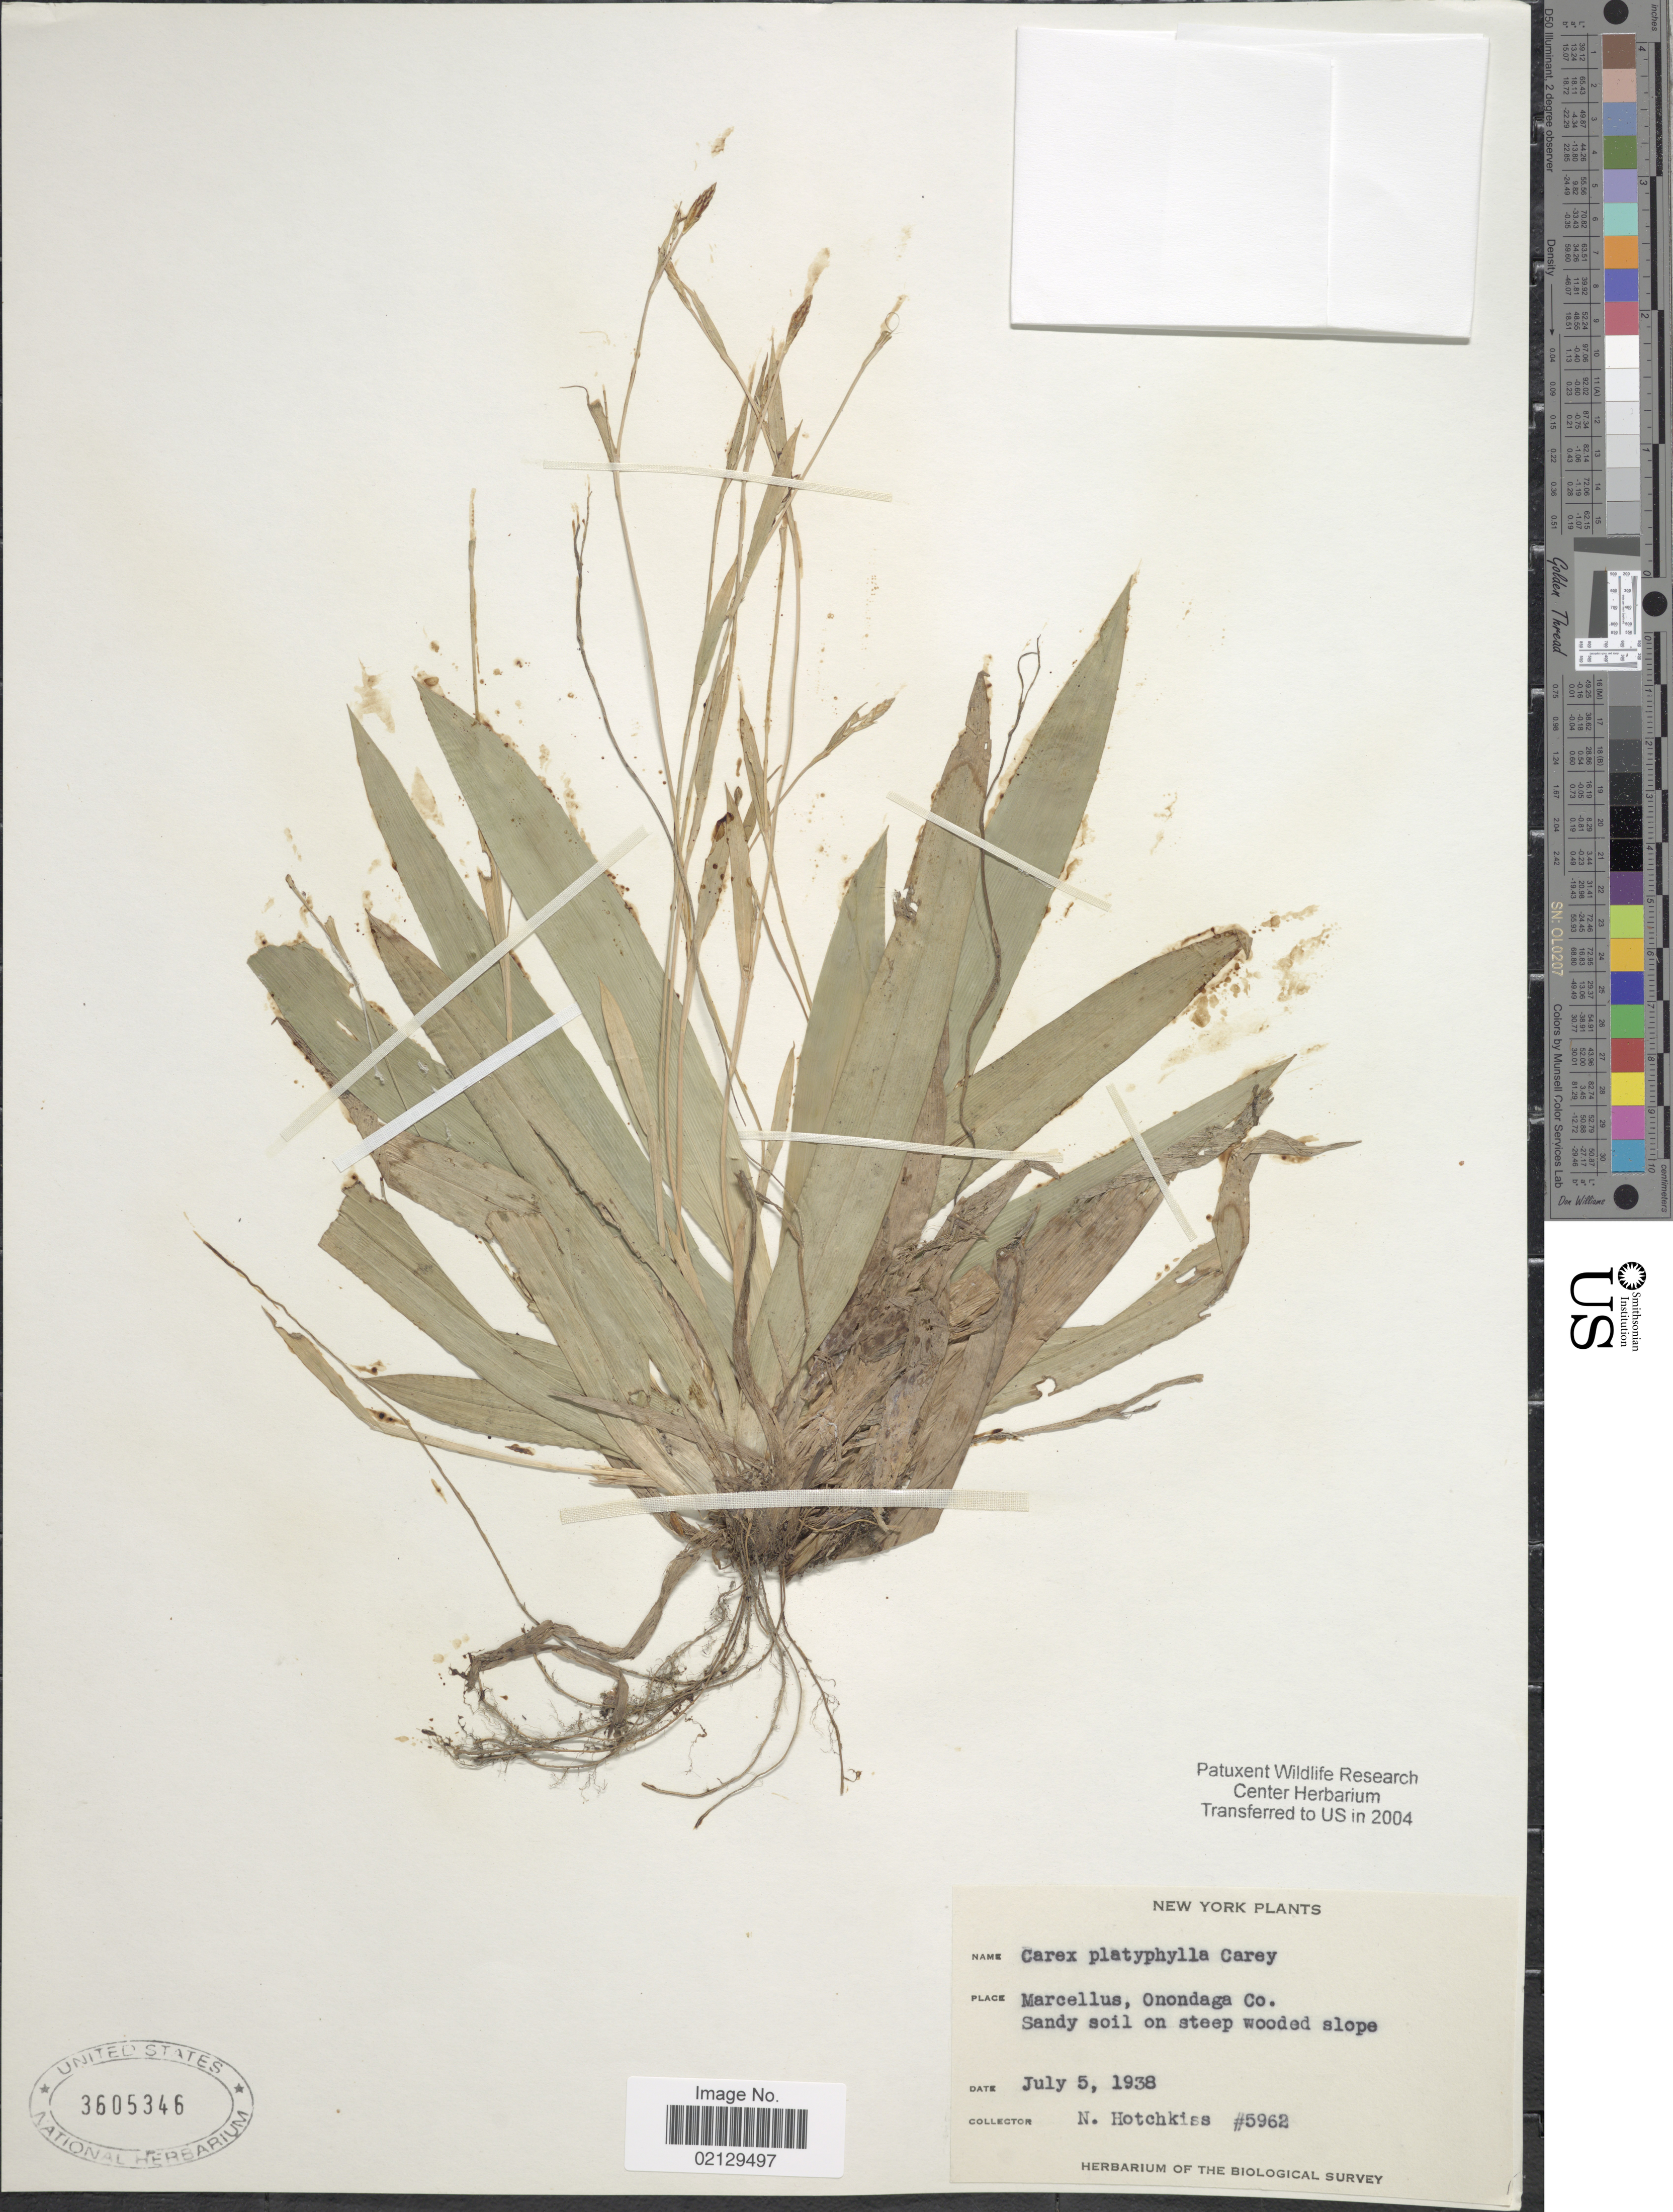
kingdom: Plantae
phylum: Tracheophyta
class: Liliopsida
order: Poales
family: Cyperaceae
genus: Carex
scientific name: Carex platyphylla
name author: J. Carey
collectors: N. Hotchkiss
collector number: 5962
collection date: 1938-07-05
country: United States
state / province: New York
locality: Marcellus, Onondaga Co.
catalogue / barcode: US 3605346